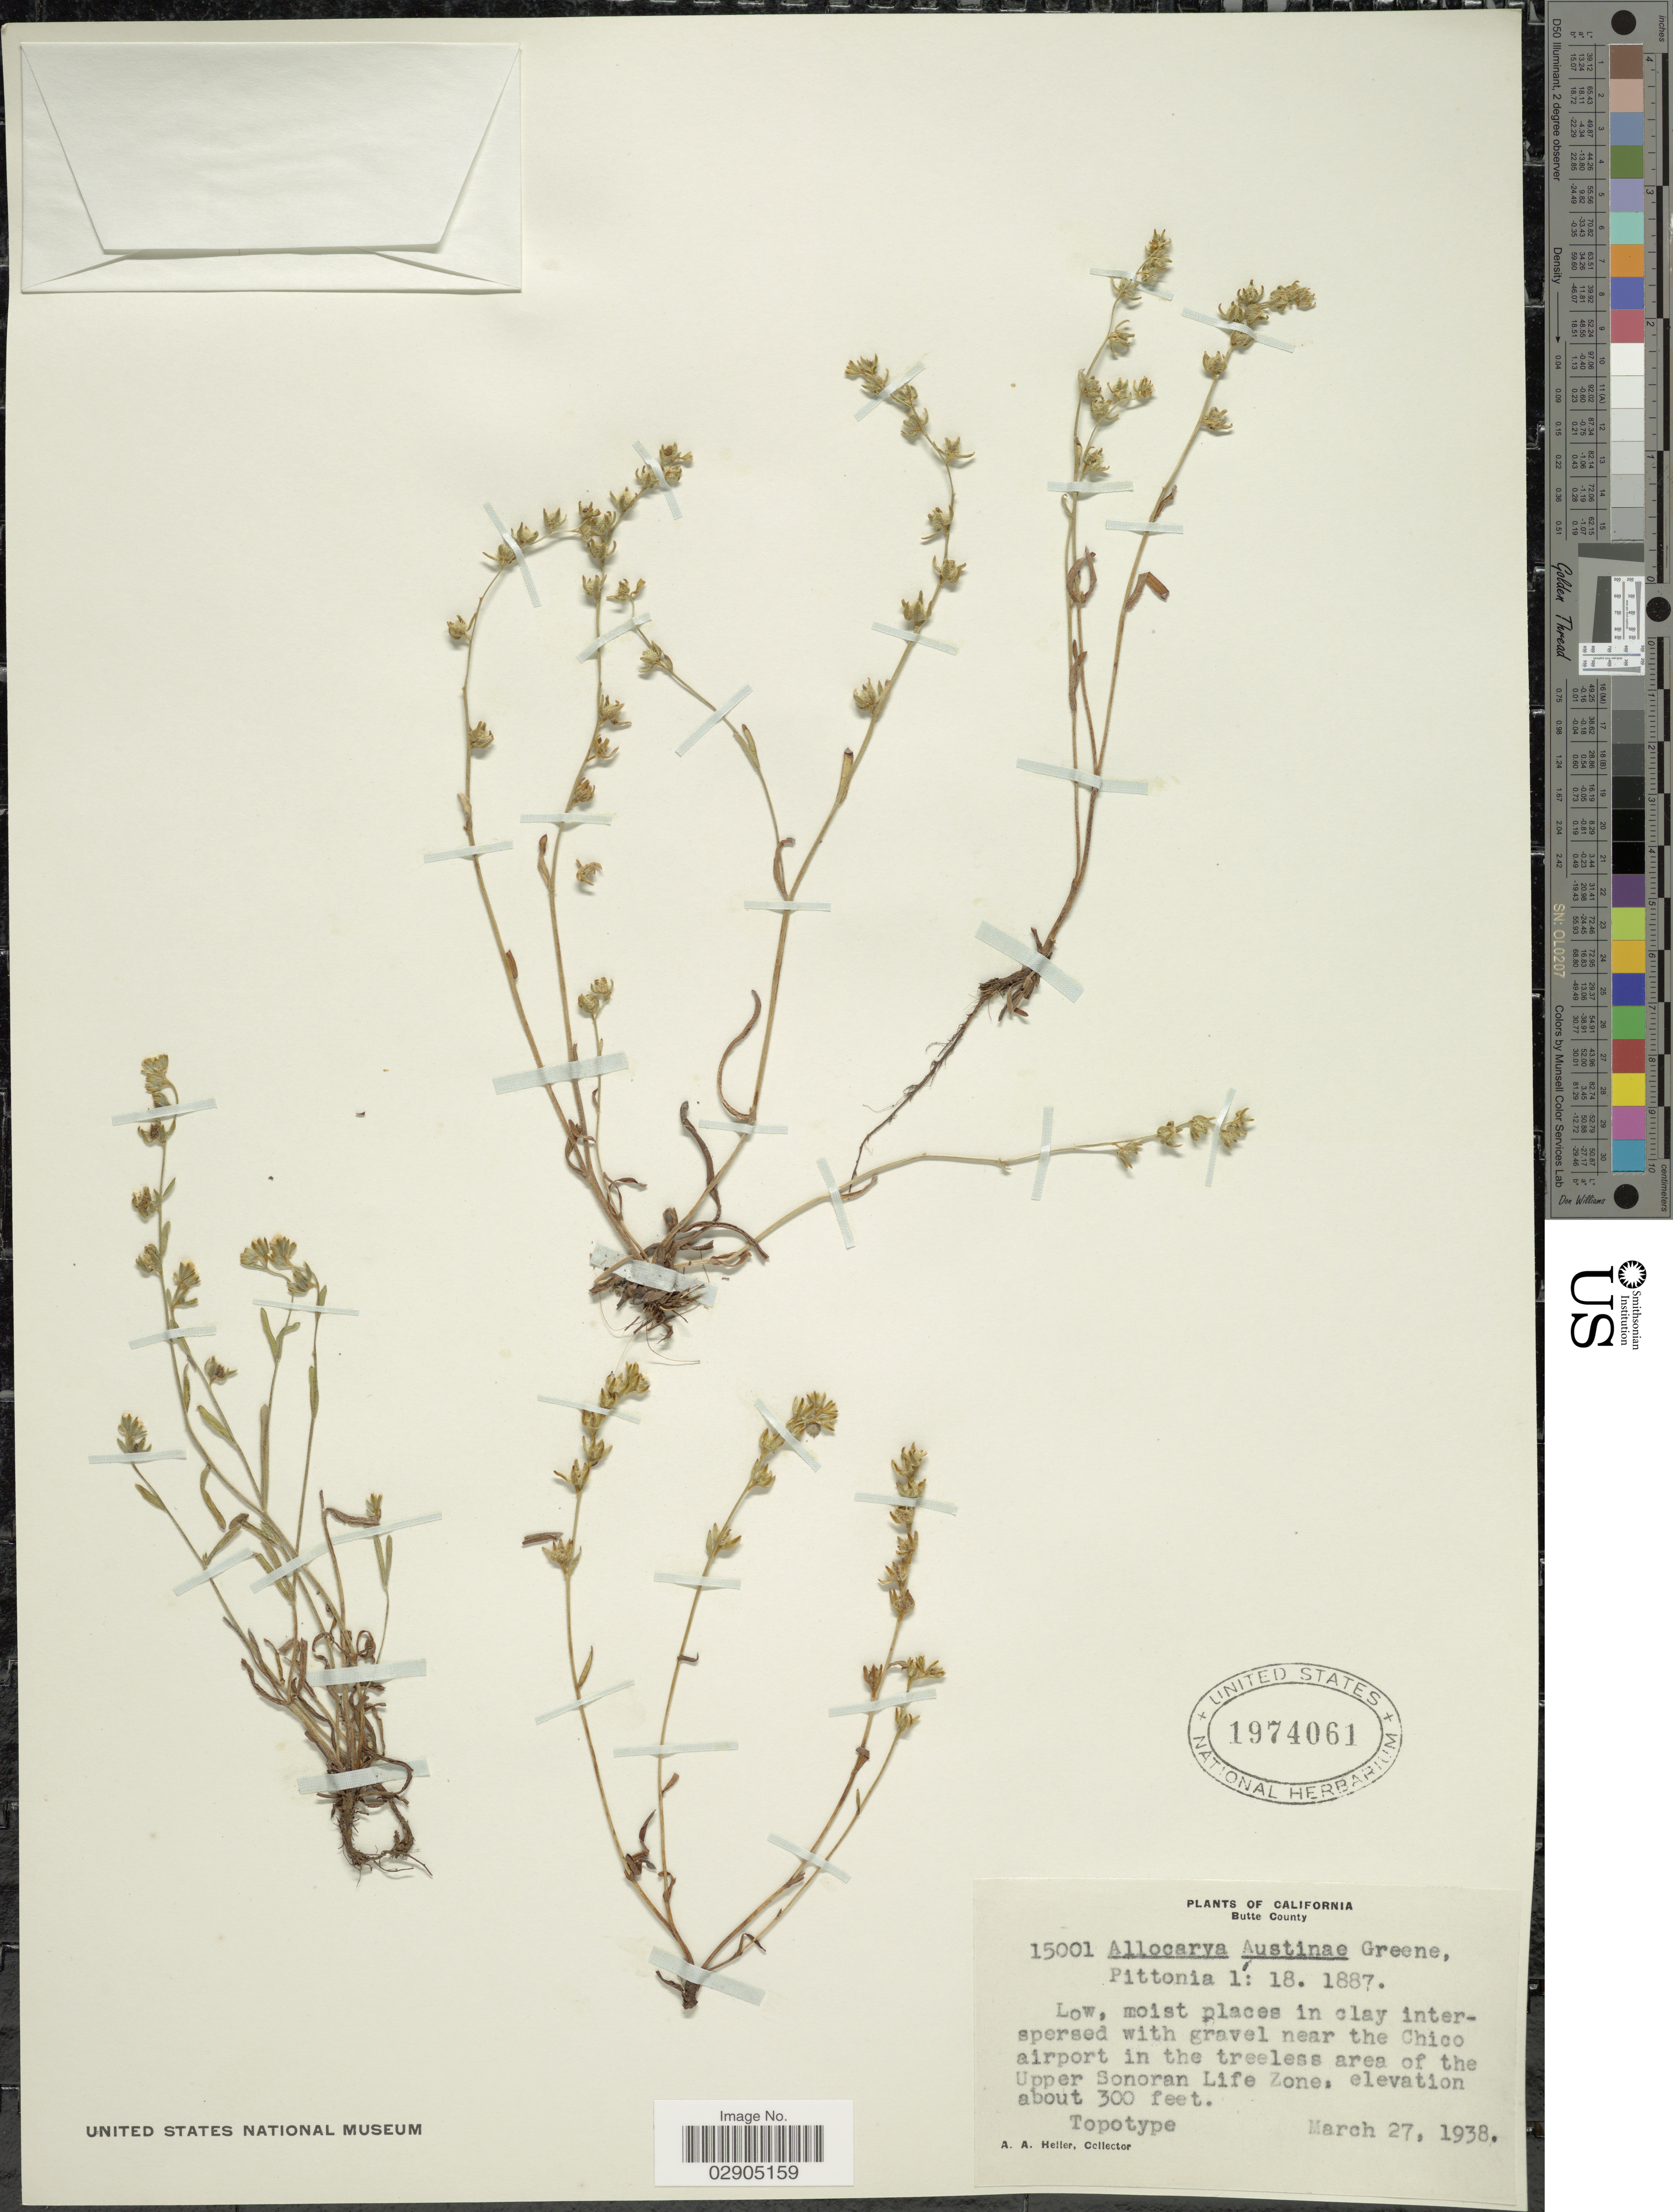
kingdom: Plantae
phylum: Tracheophyta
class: Magnoliopsida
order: Boraginales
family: Boraginaceae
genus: Allocarya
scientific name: Allocarya austinae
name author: S.W. Greene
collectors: A. A. Heller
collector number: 15001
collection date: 1938-03-27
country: United States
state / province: California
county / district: Butte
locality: Butte County, near the Chico airport in the treeless area of the Upper Sonoran Life Zone.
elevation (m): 91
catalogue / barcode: US 1974061